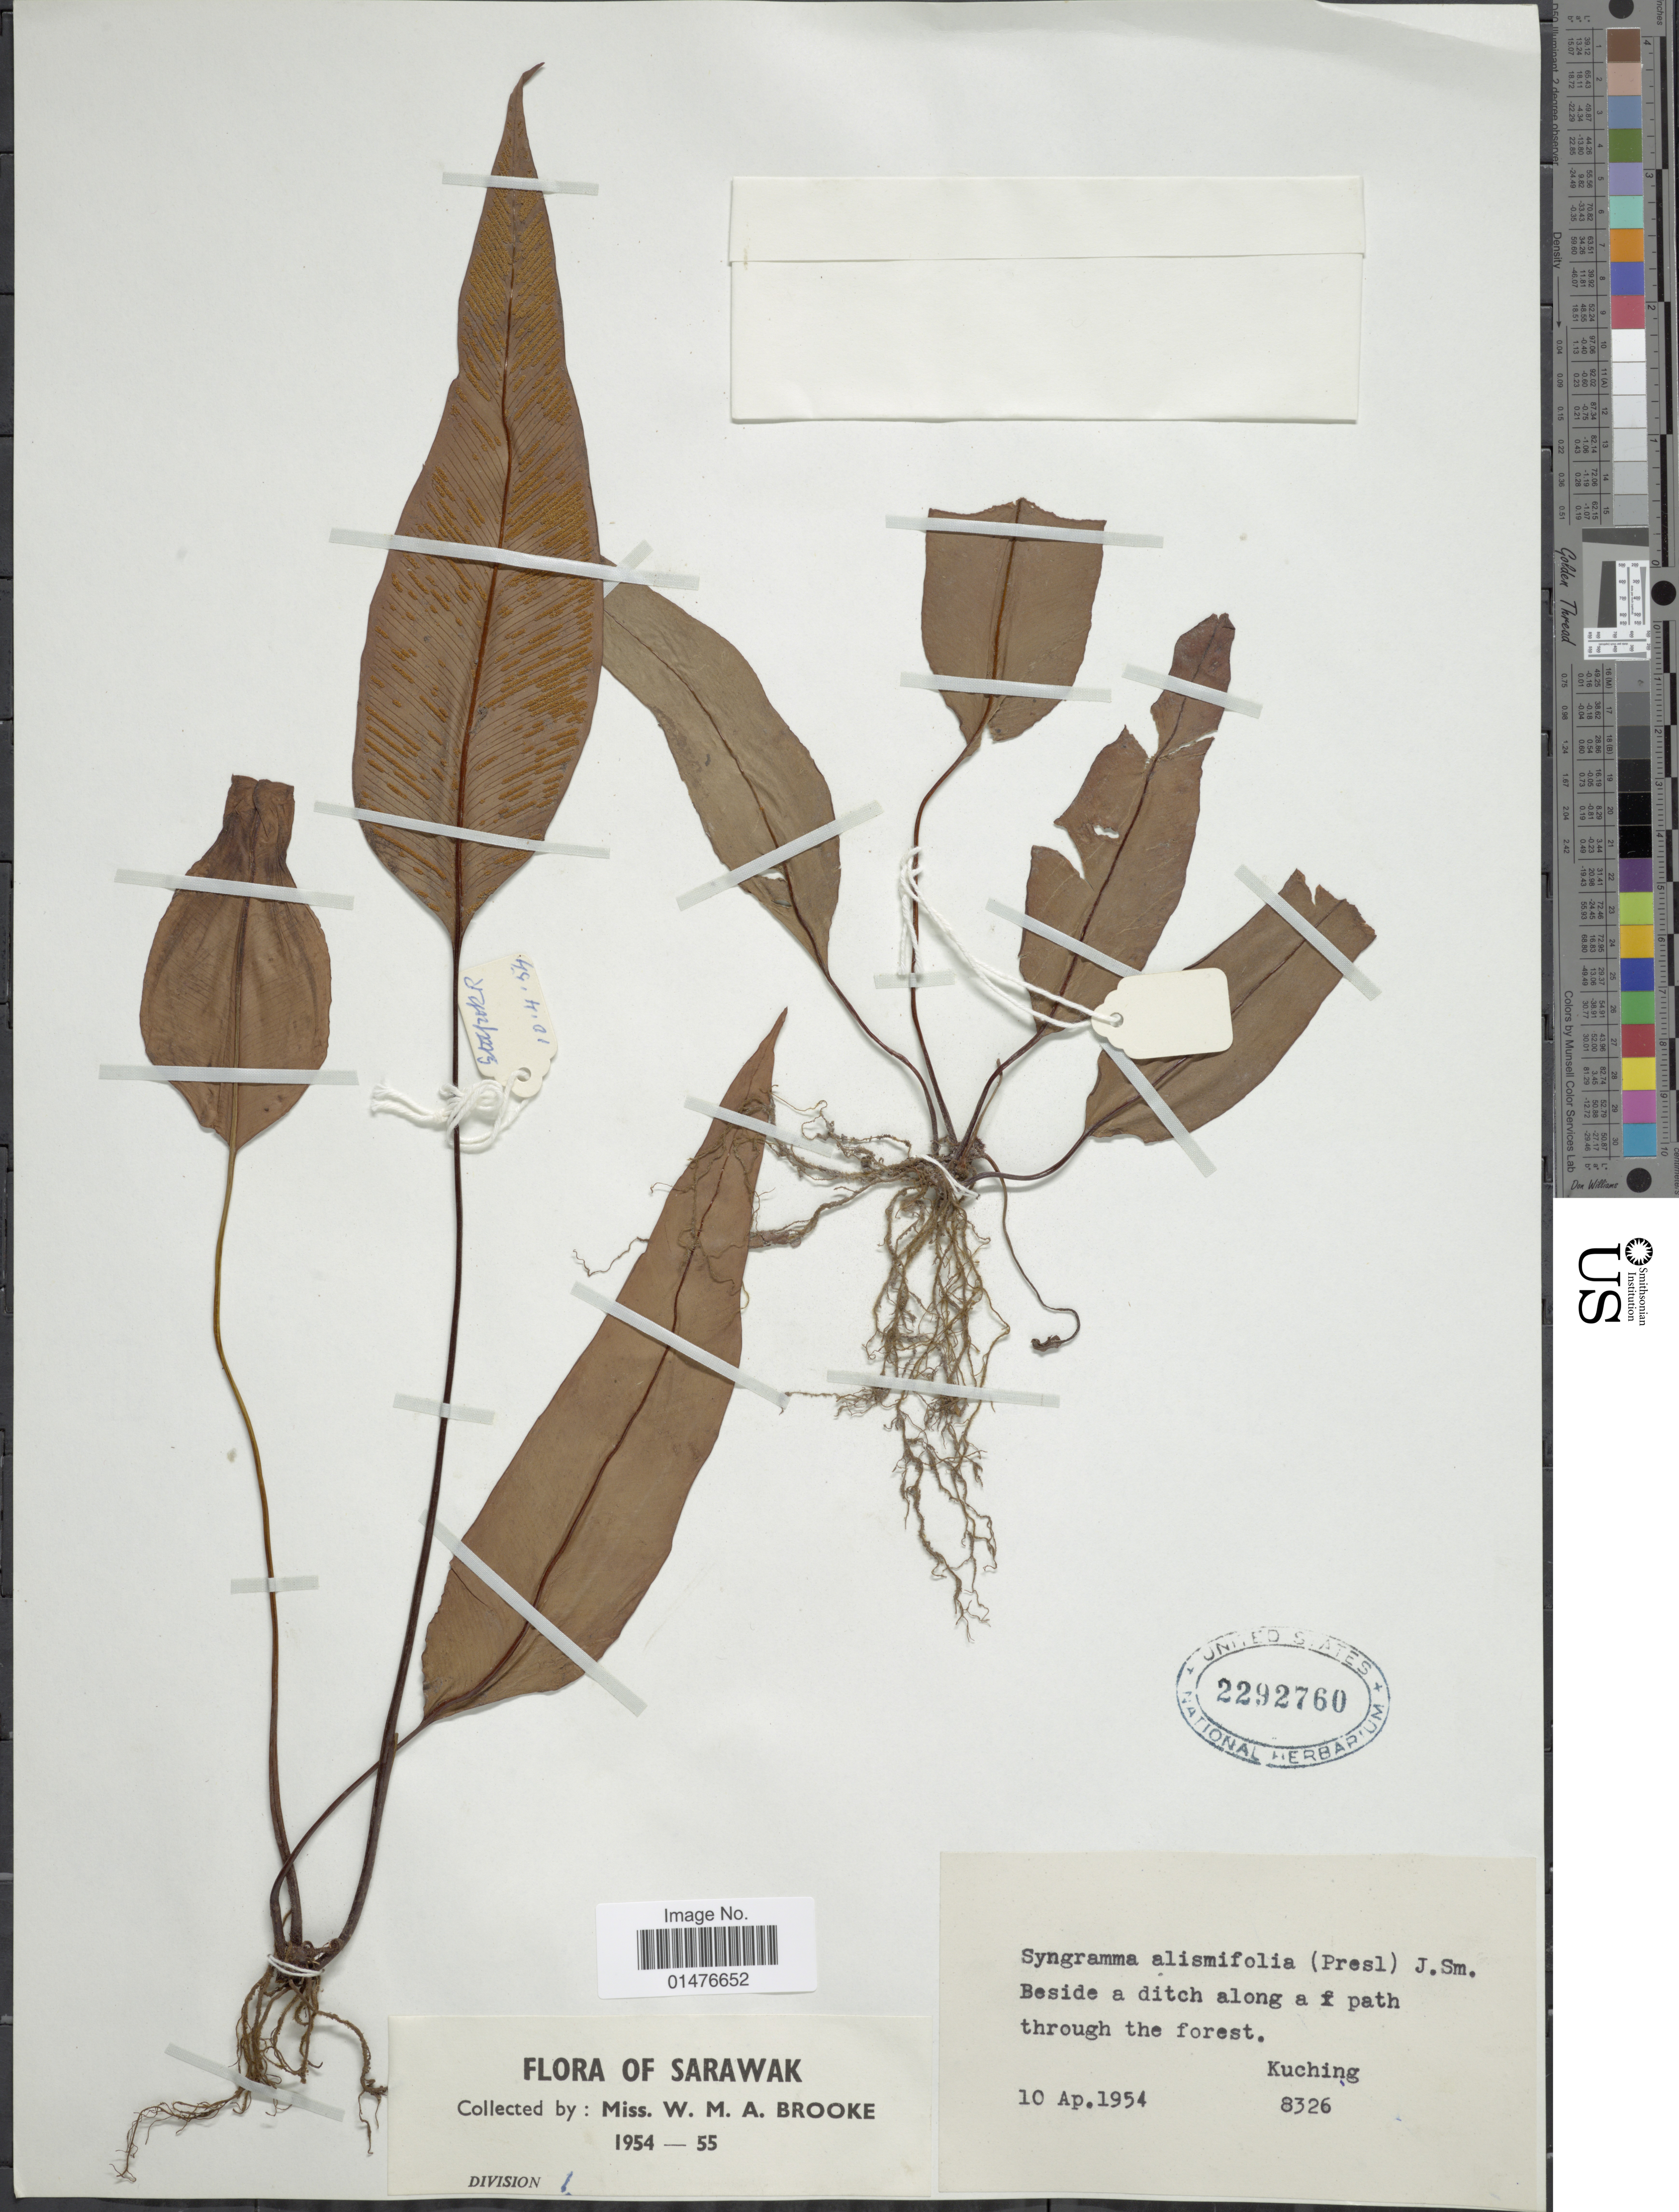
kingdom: Plantae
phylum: Tracheophyta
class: Polypodiopsida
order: Polypodiales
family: Pteridaceae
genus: Syngramma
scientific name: Syngramma alismifolia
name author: (C. Presl) J. Sm.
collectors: W. Brooke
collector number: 8326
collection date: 1954-04-10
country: Malaysia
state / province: Sarawak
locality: Beside a ditch along a f path through the forest, Sarawak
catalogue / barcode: US 2292760